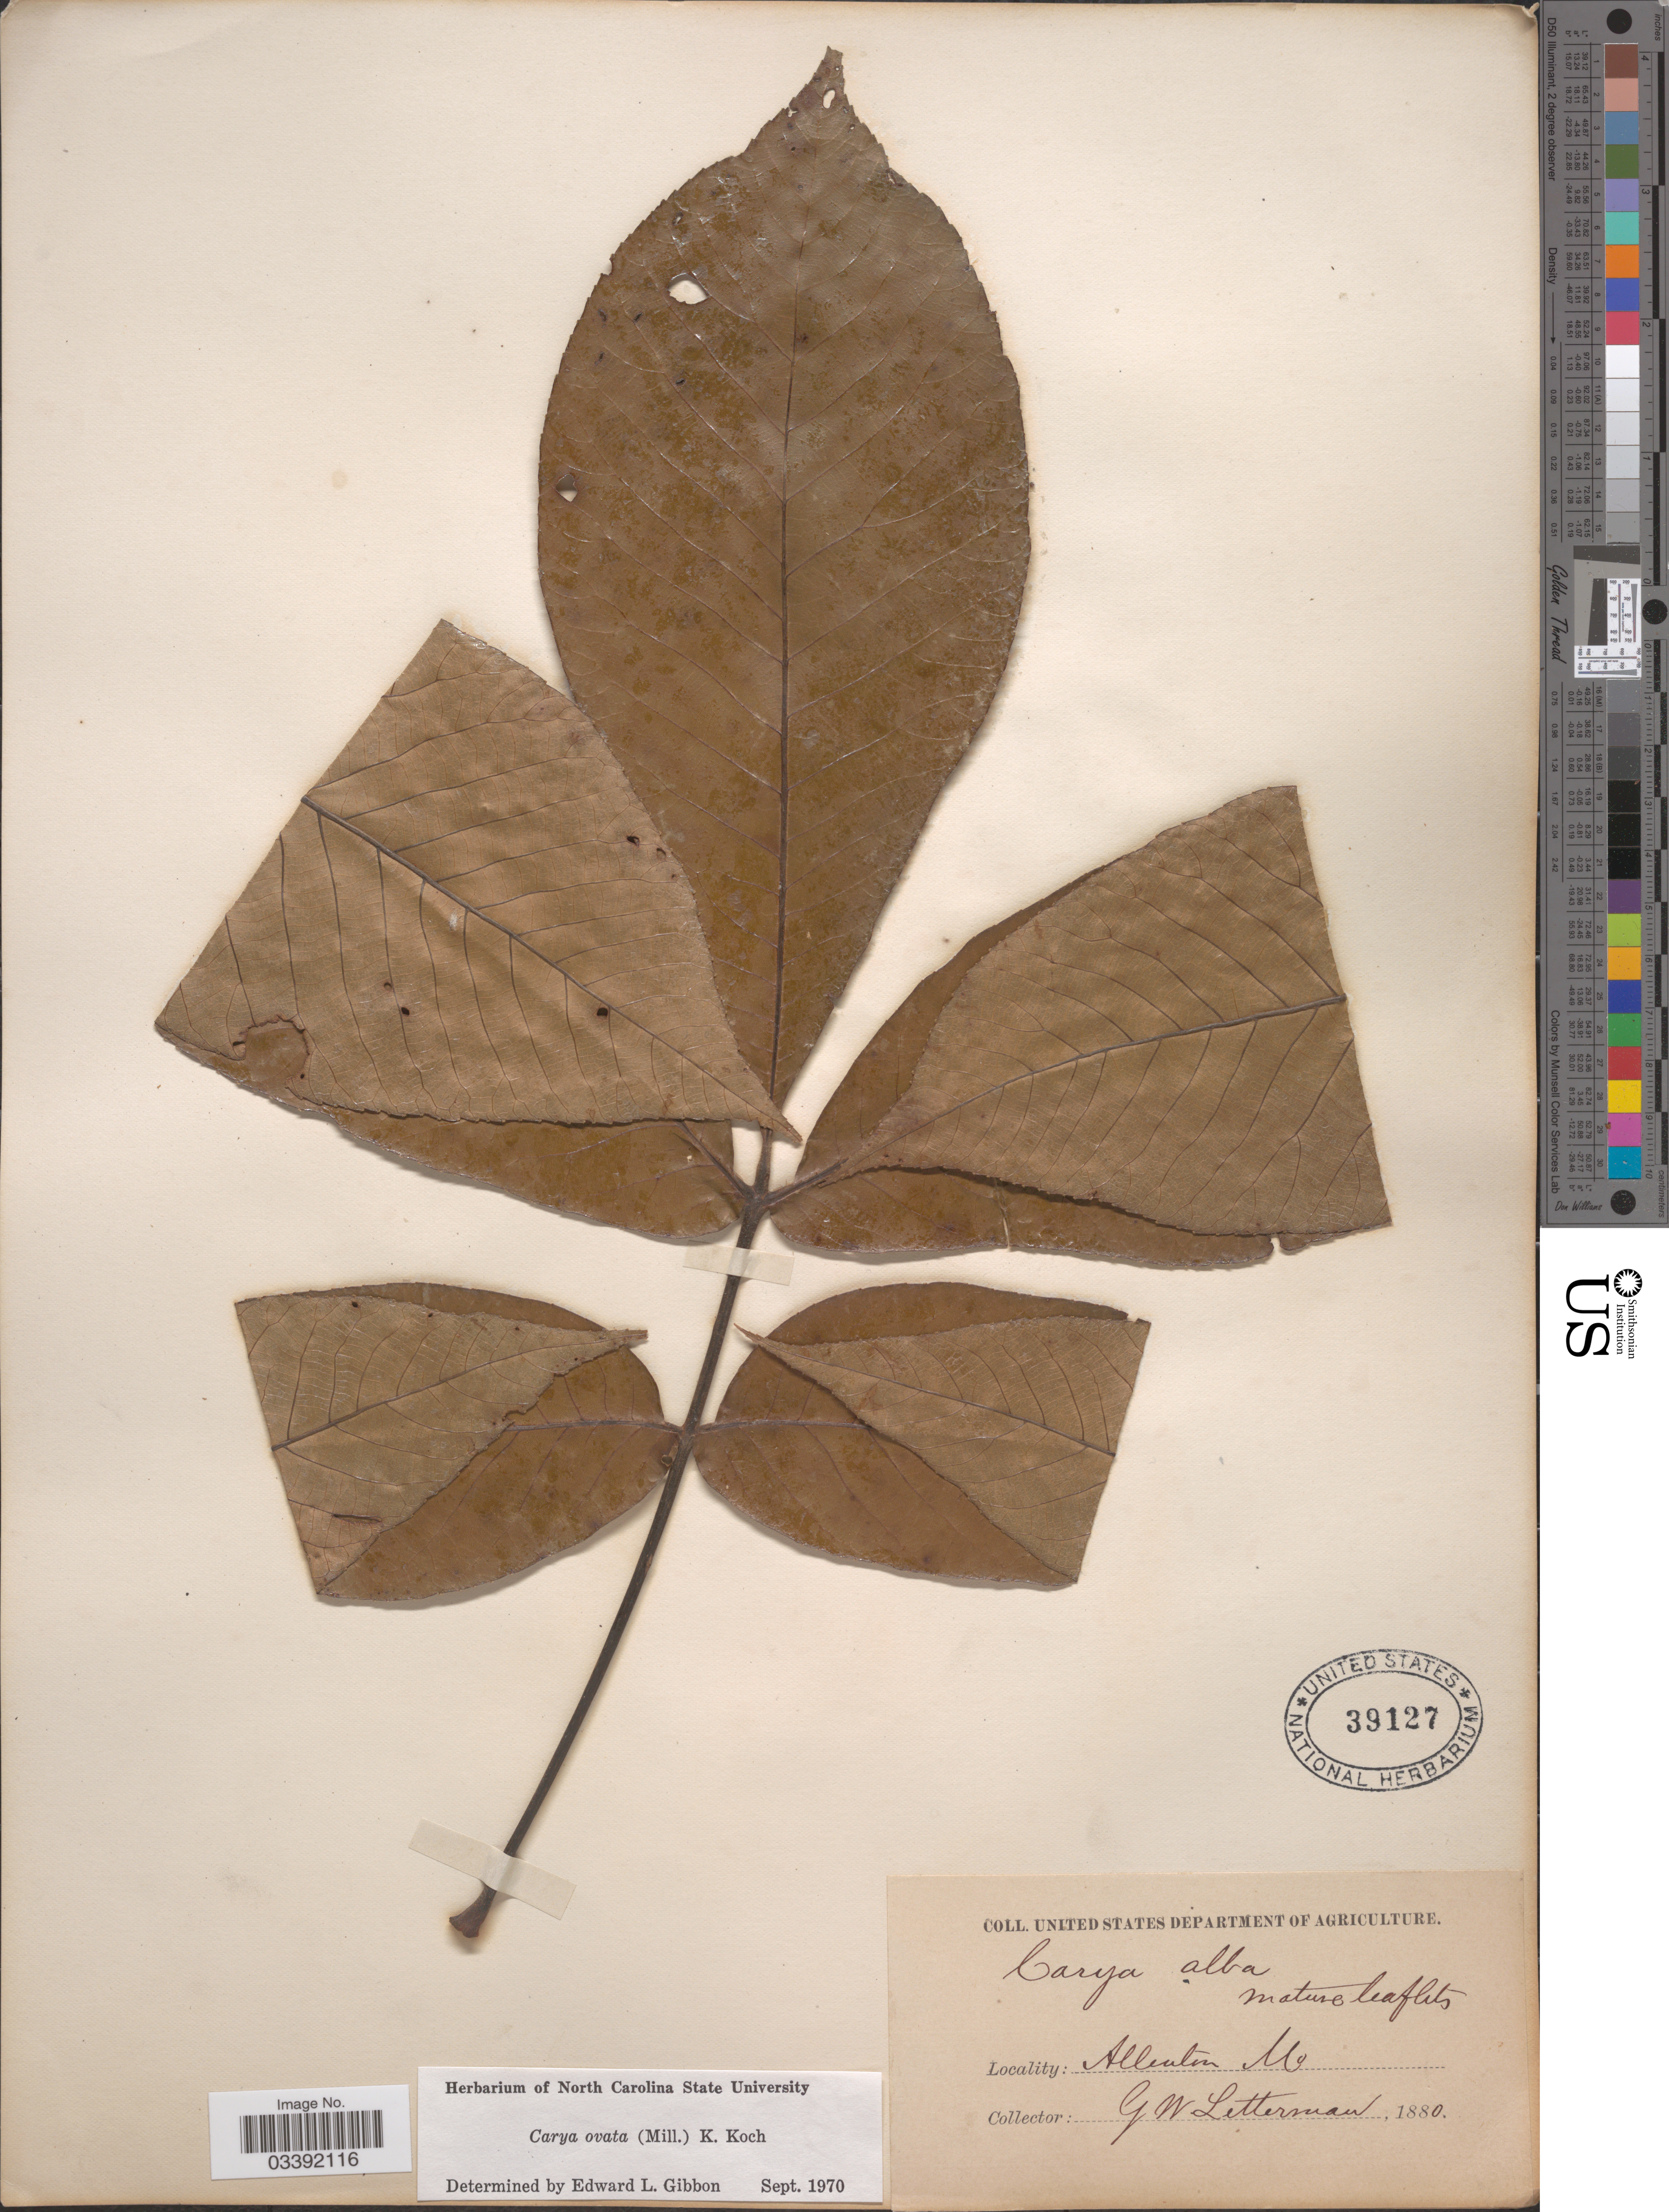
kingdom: Plantae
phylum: Tracheophyta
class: Magnoliopsida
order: Fagales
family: Juglandaceae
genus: Carya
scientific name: Carya ovata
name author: (Mill.) K. Koch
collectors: G. W. Letterman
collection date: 1880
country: United States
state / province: Missouri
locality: Allenton.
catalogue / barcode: US 39127